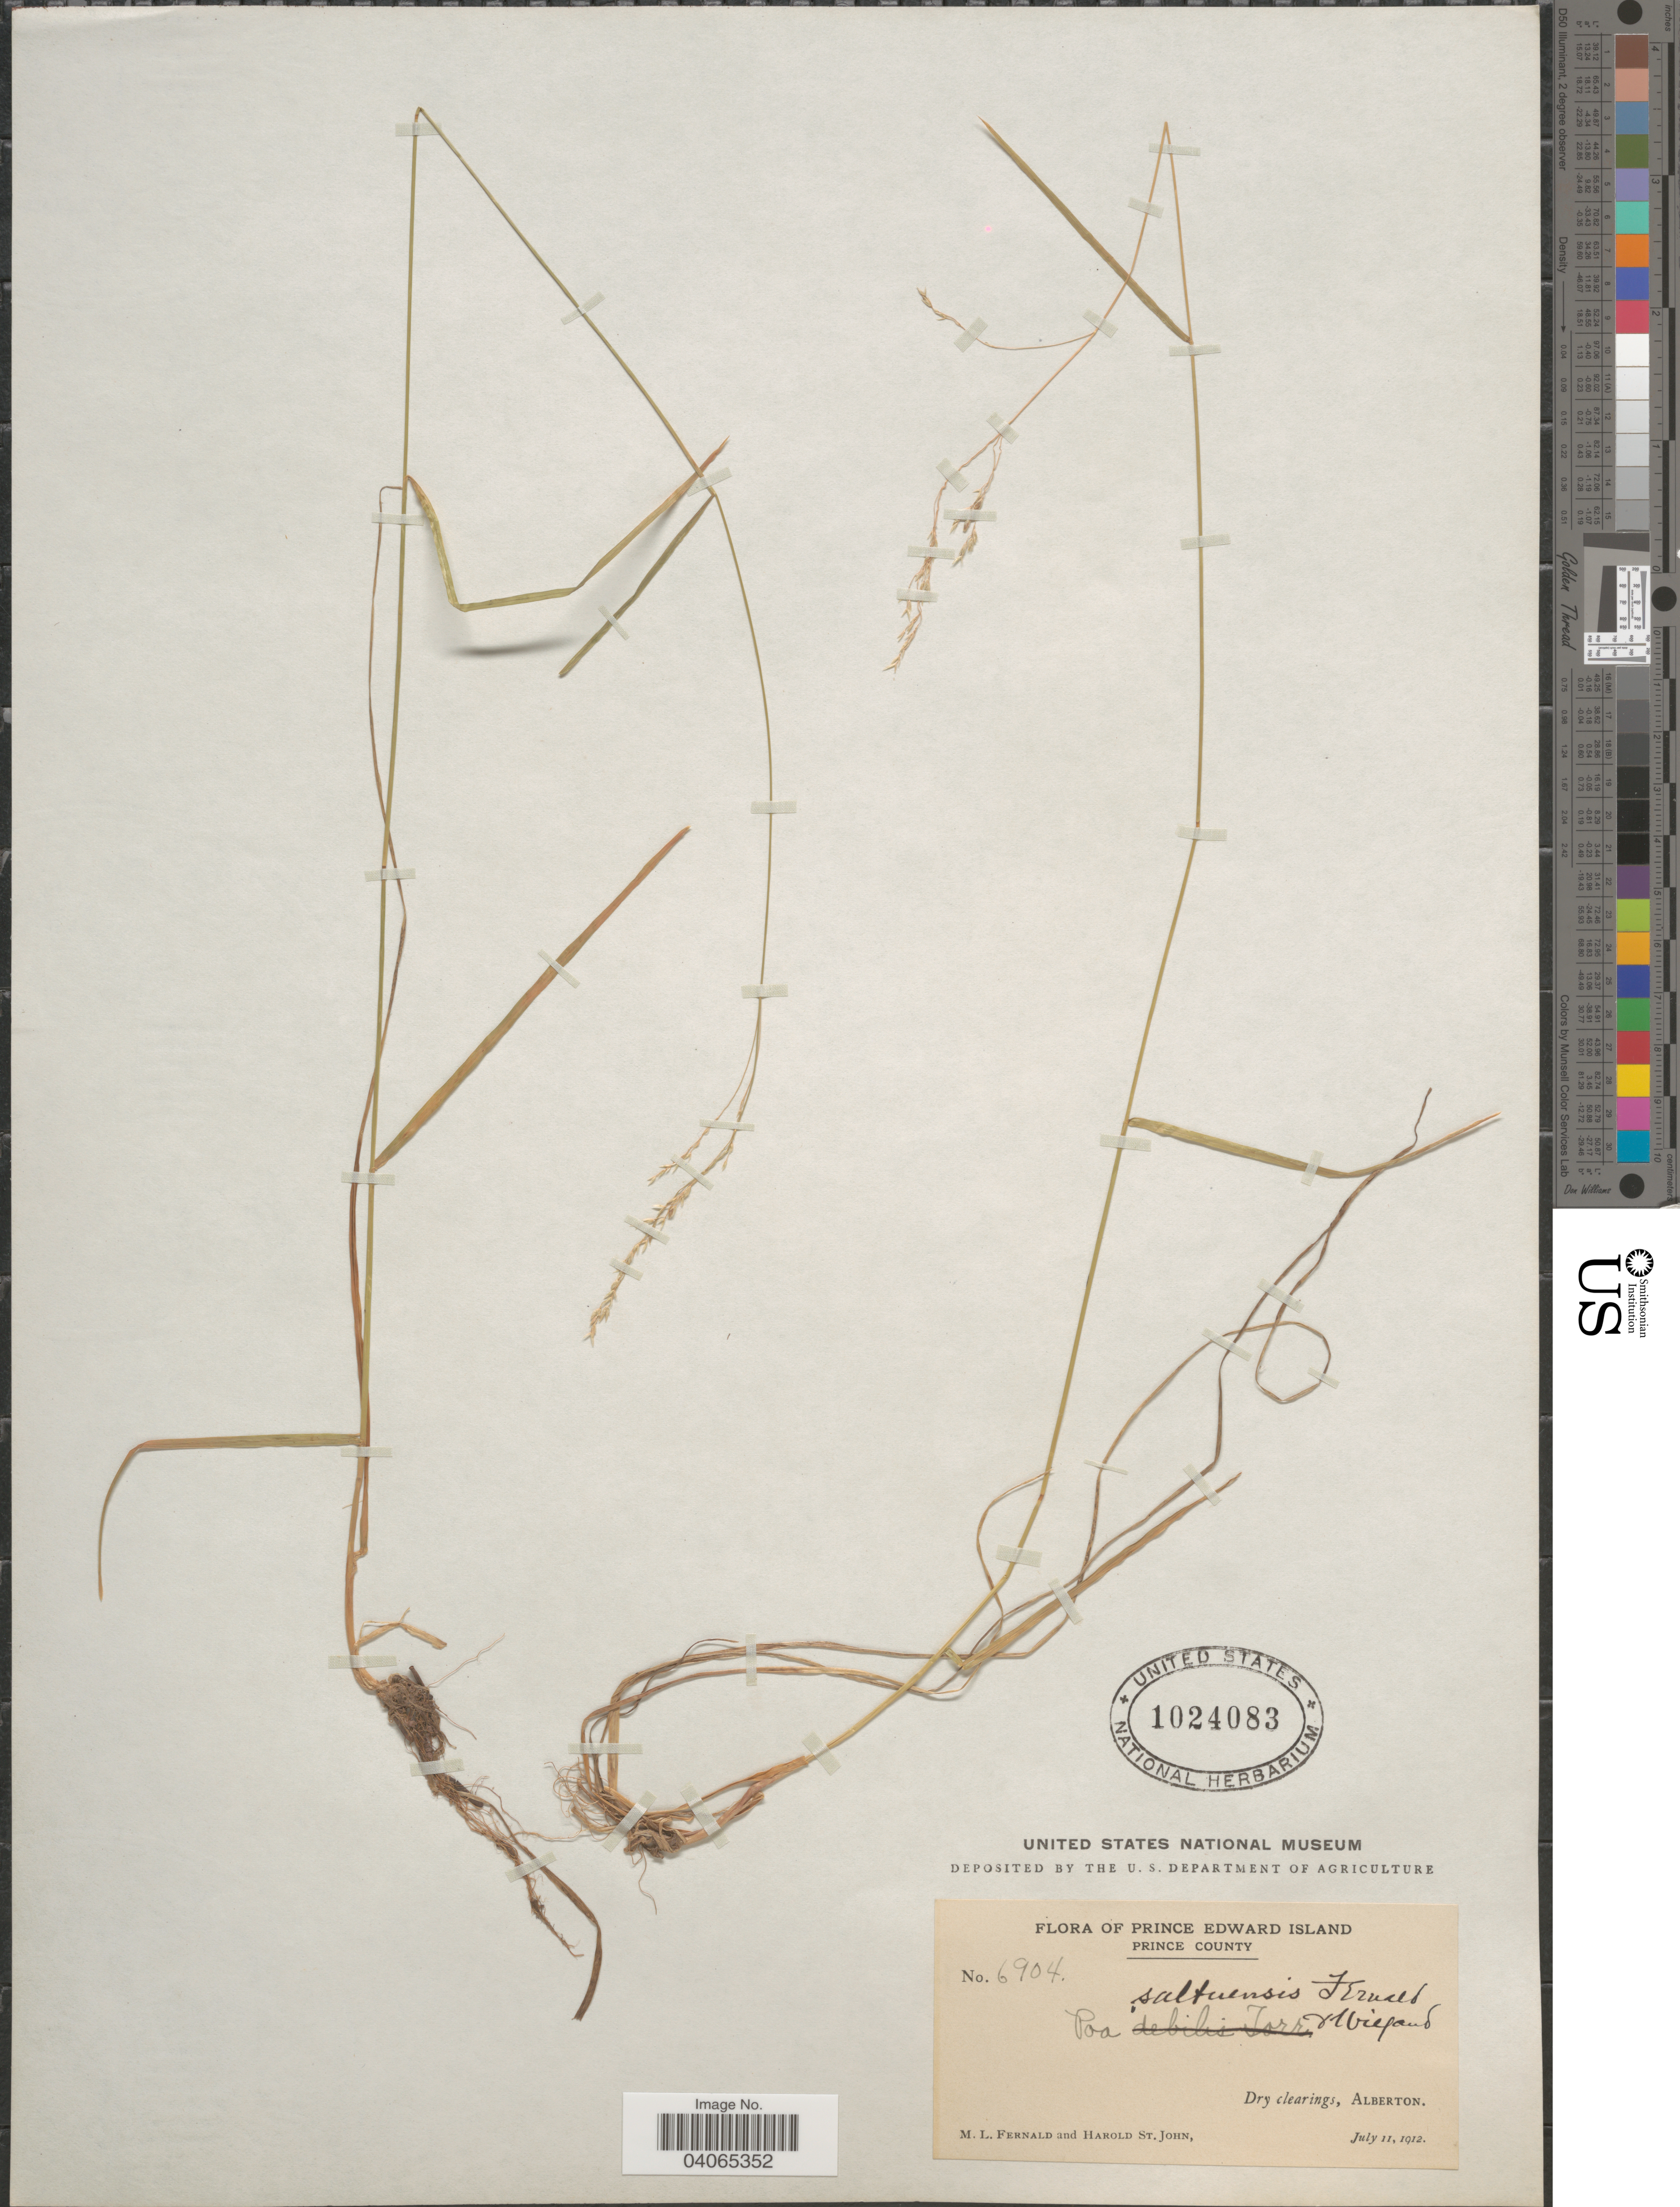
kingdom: Plantae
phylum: Tracheophyta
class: Liliopsida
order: Poales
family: Poaceae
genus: Poa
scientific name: Poa saltuensis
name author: Fernald & Wiegand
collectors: M. L. Fernald & H. St. John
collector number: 6904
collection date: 1912-07-11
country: Canada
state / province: Prince Edward Island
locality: Prince County. Dry clearings, Alberton.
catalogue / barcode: US 1024083